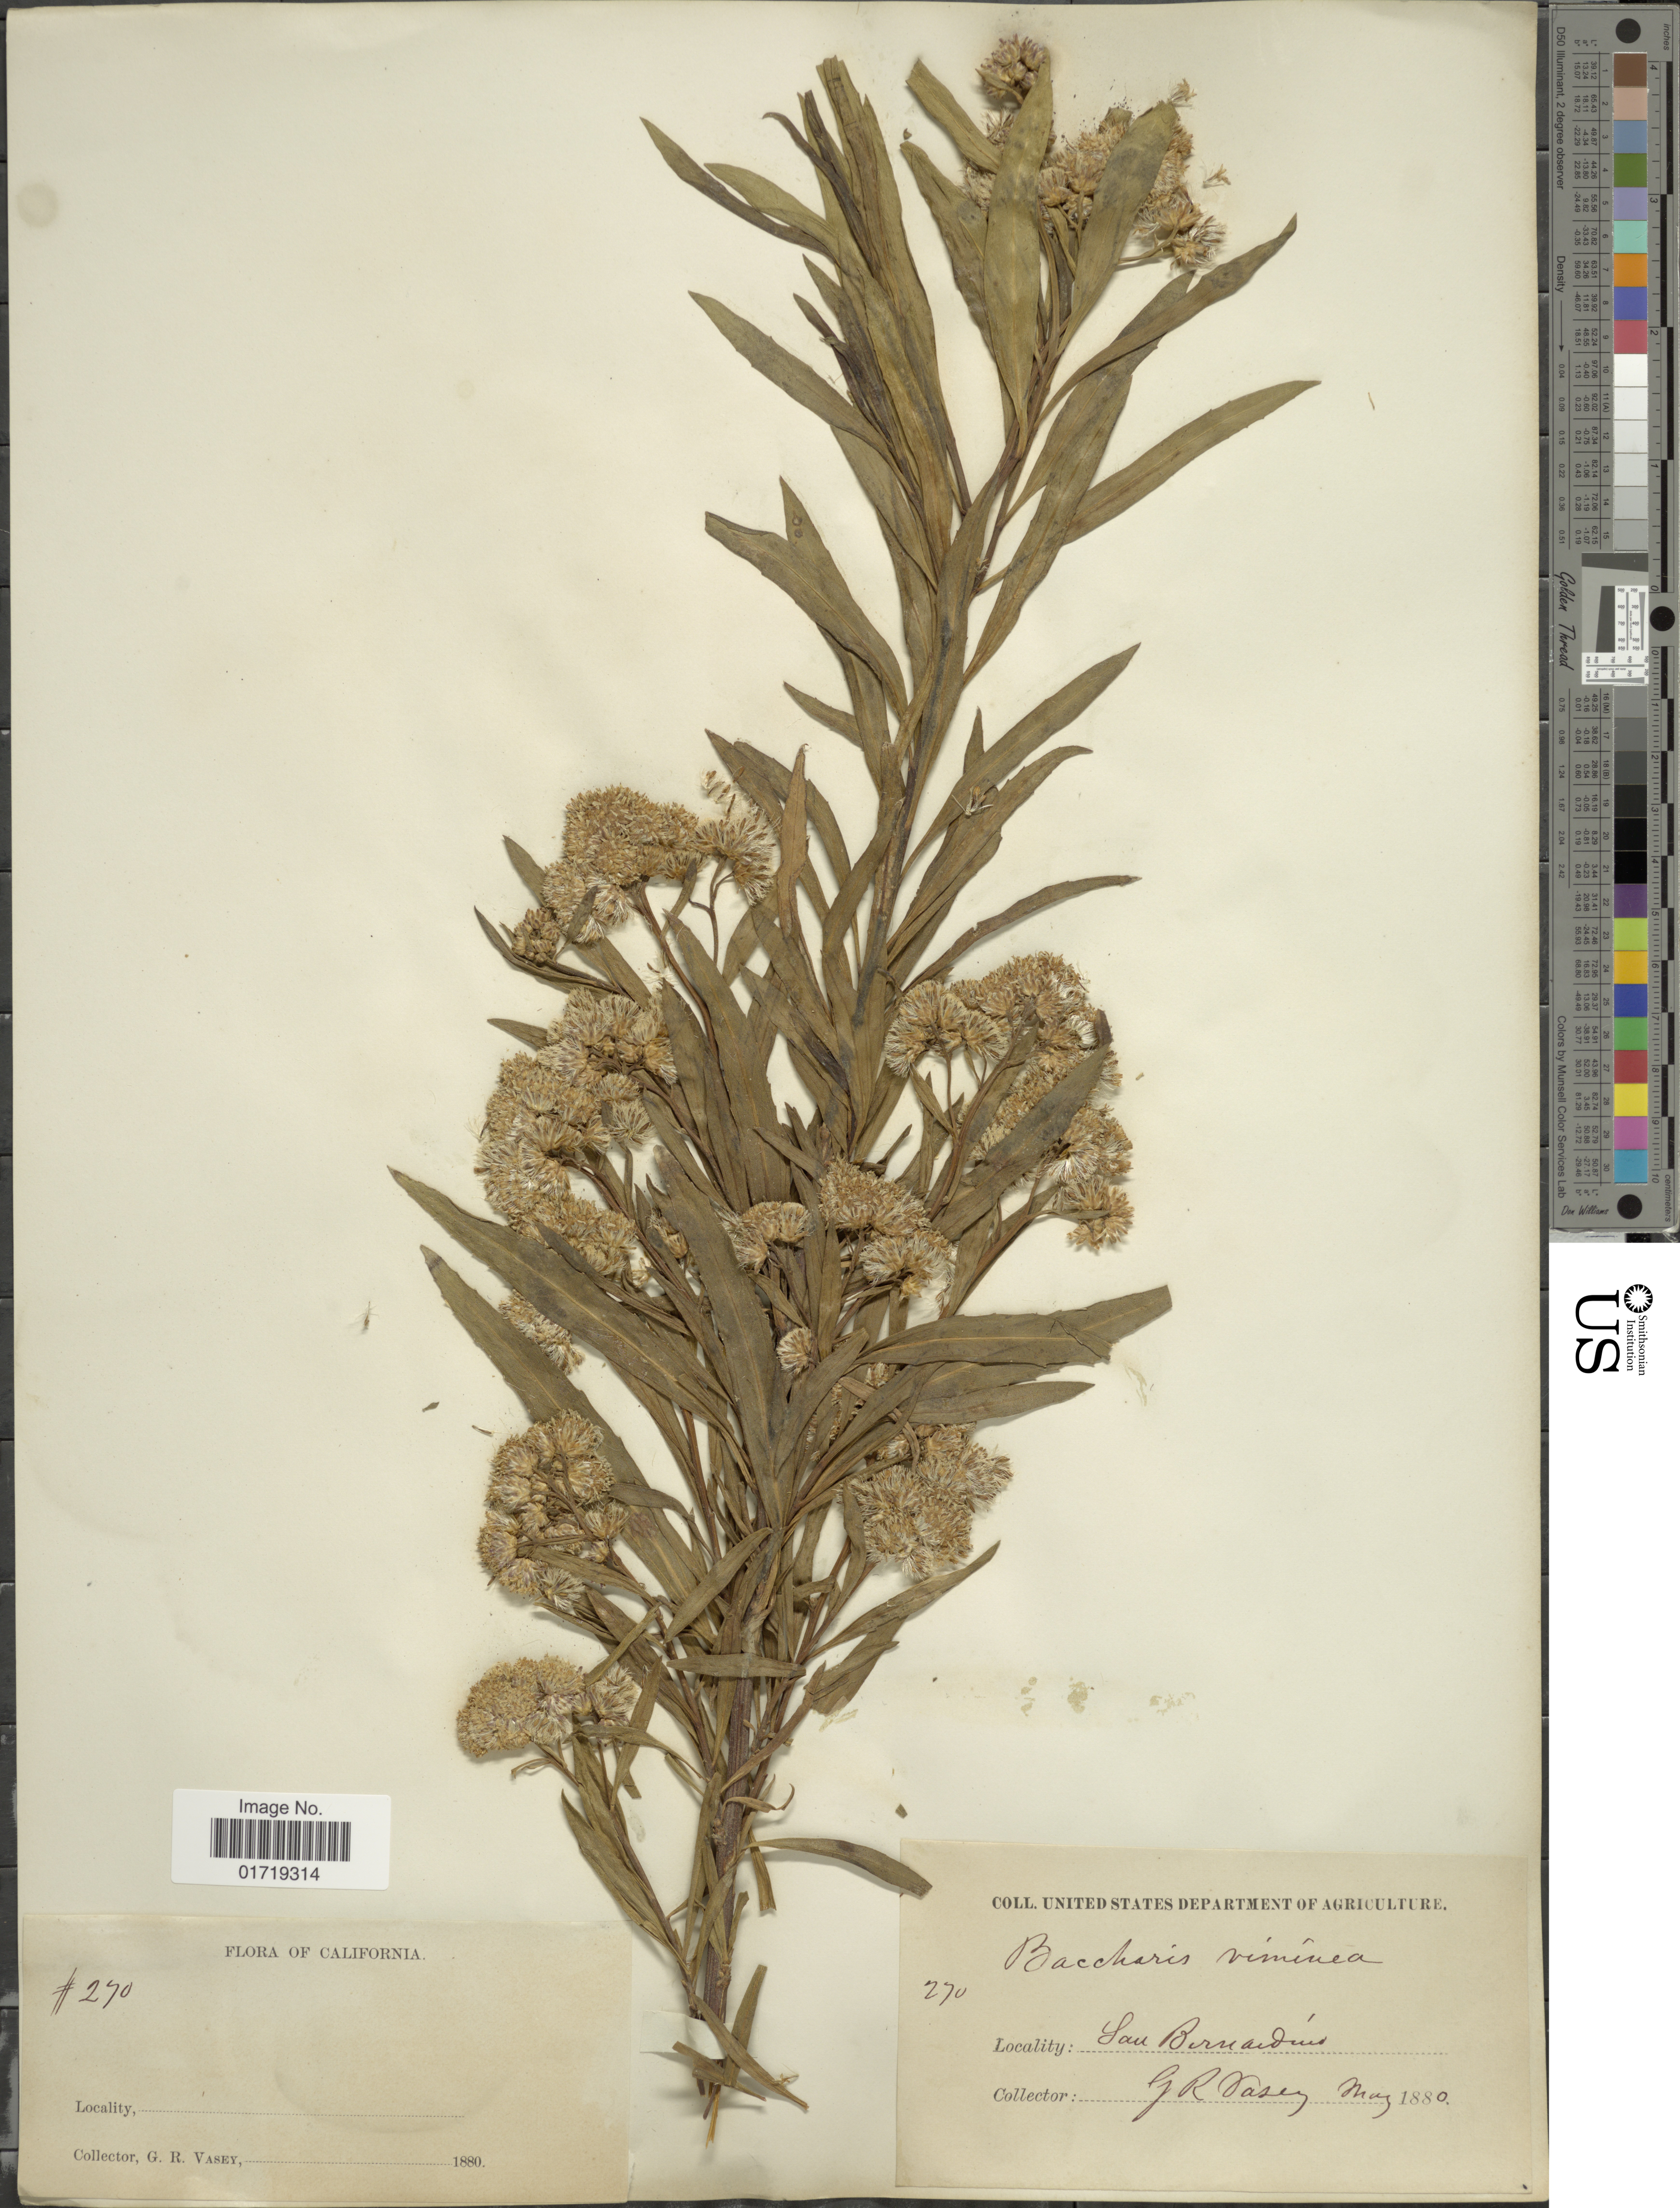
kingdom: Plantae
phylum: Tracheophyta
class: Magnoliopsida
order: Asterales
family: Asteraceae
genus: Baccharis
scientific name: Baccharis viminea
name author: DC.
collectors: G. R. Vasey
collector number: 270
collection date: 1880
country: United States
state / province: California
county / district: San Bernardino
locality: San Bernardino